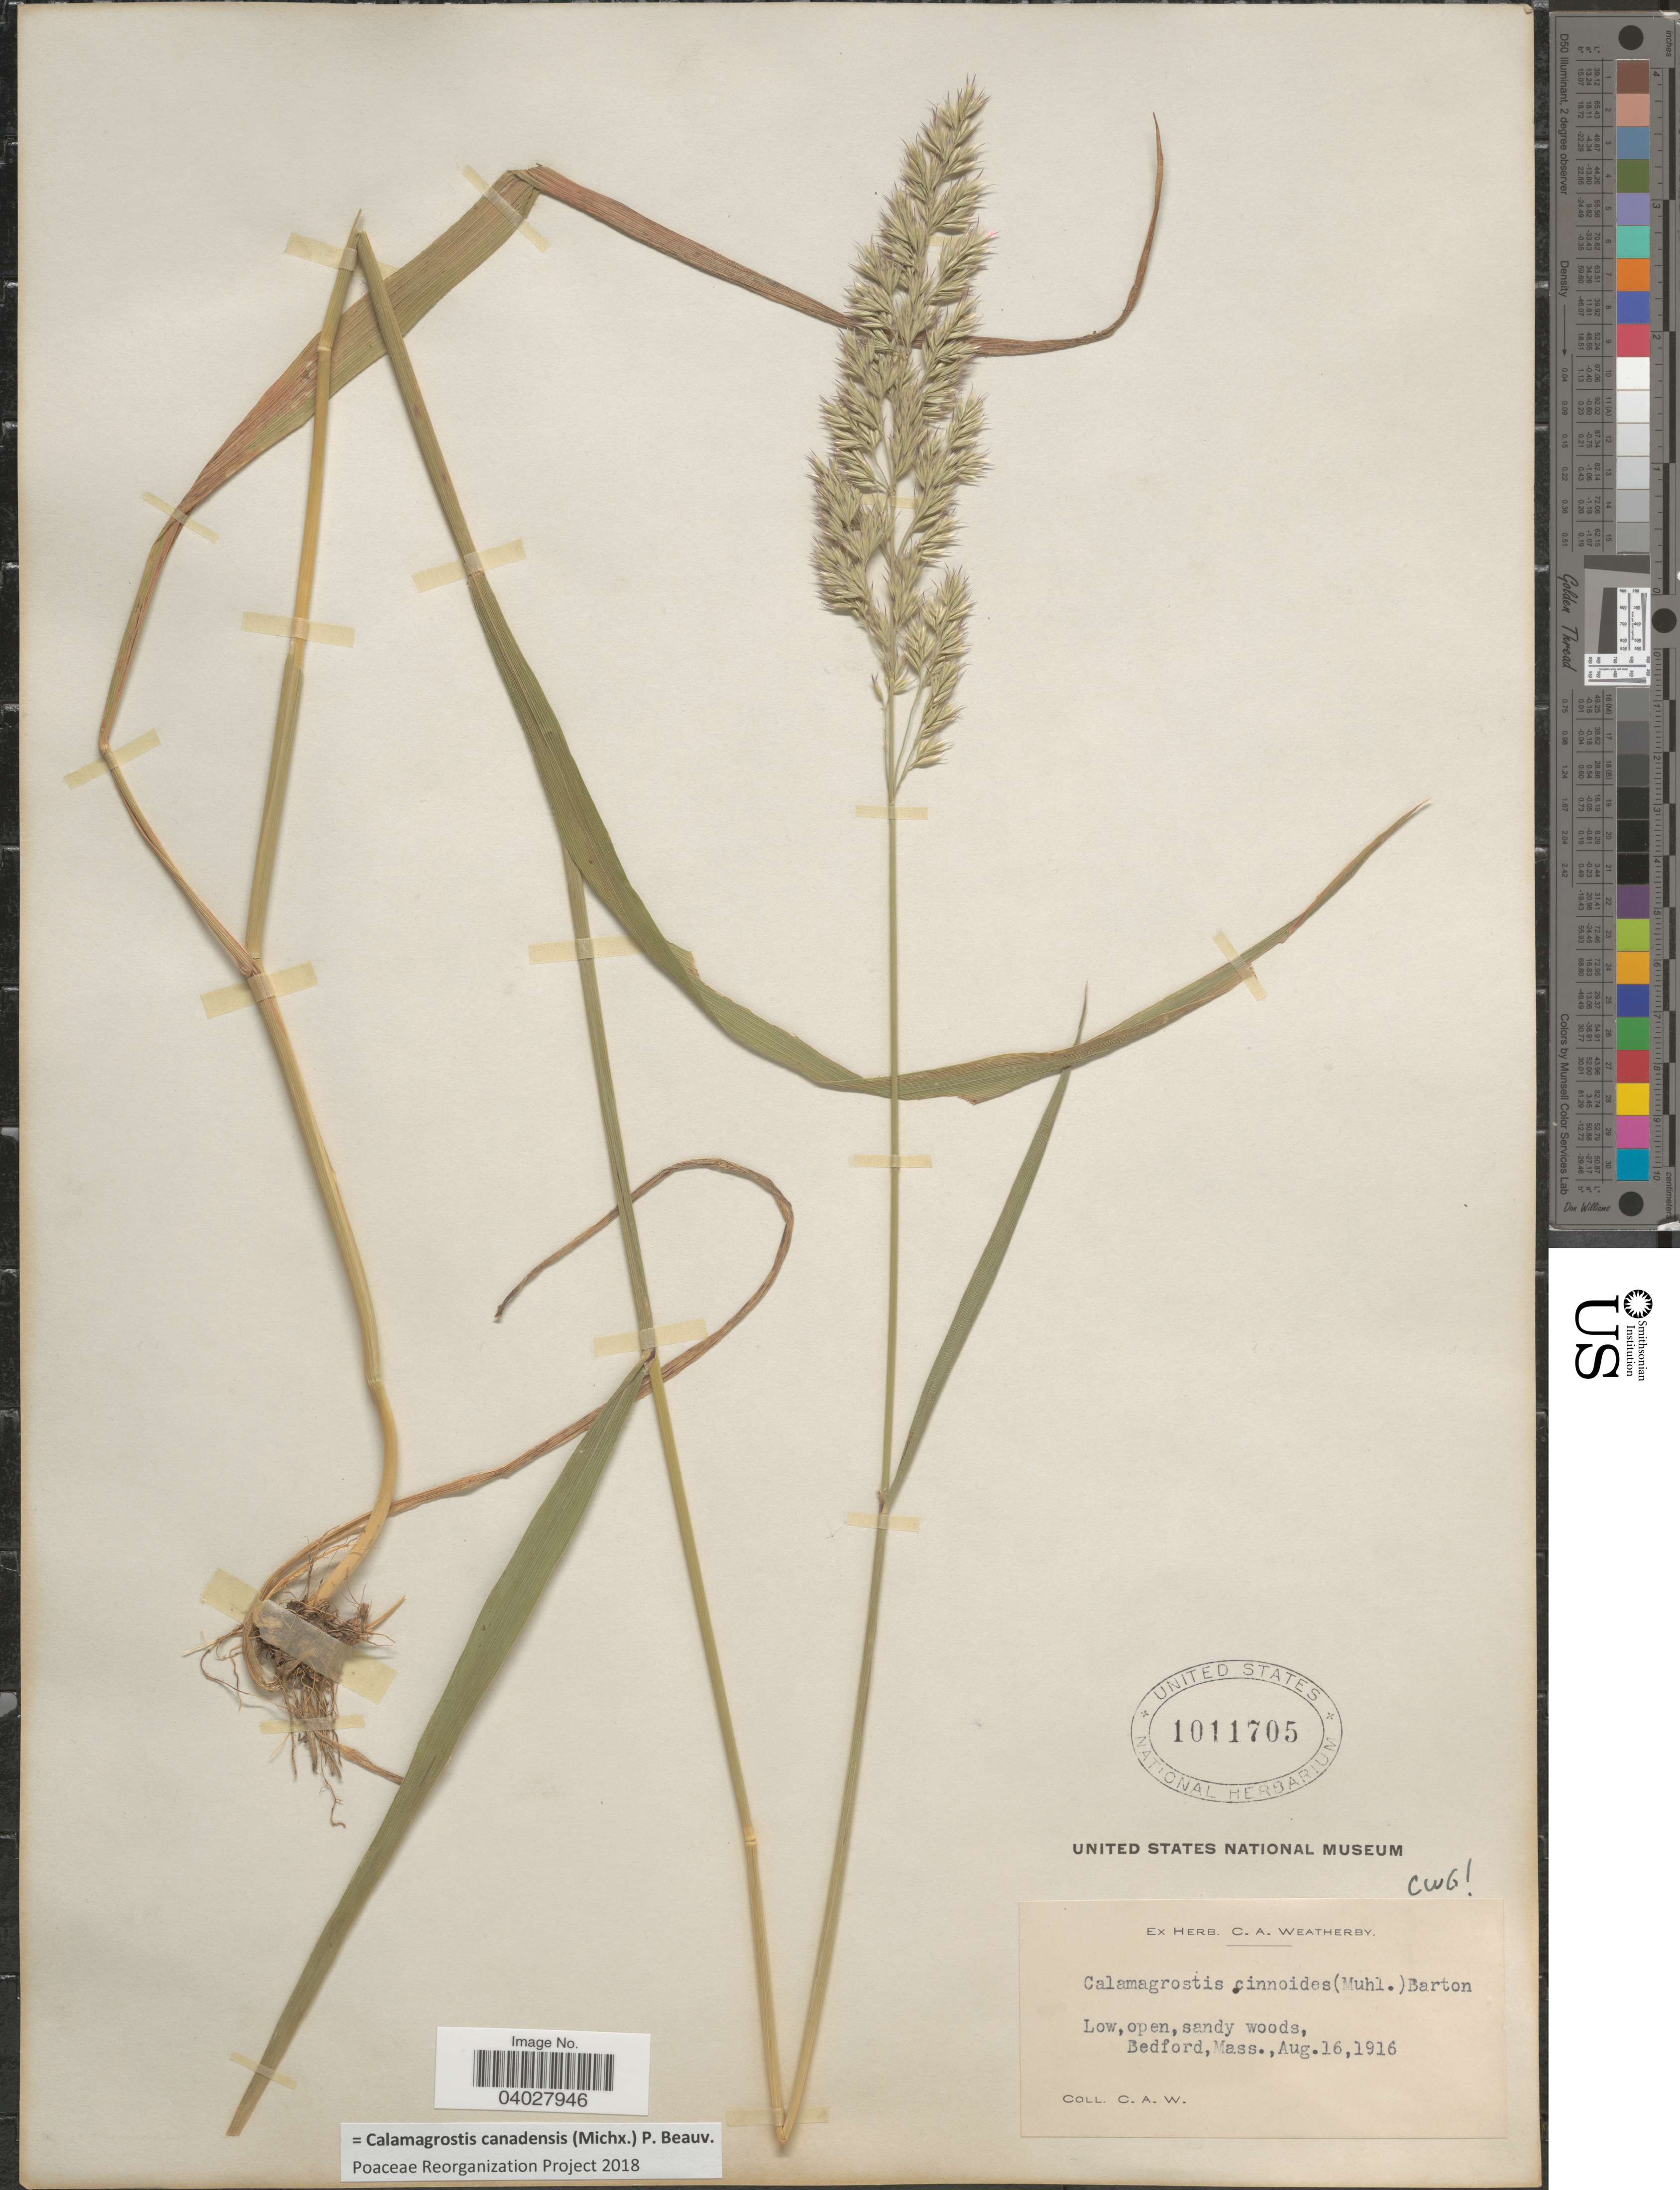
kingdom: Plantae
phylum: Tracheophyta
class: Liliopsida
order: Poales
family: Poaceae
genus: Calamagrostis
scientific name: Calamagrostis canadensis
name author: (Michx.) P. Beauv.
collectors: C. A. Weatherby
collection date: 1916-08-16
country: United States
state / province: Massachusetts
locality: Bedford.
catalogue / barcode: US 1011705